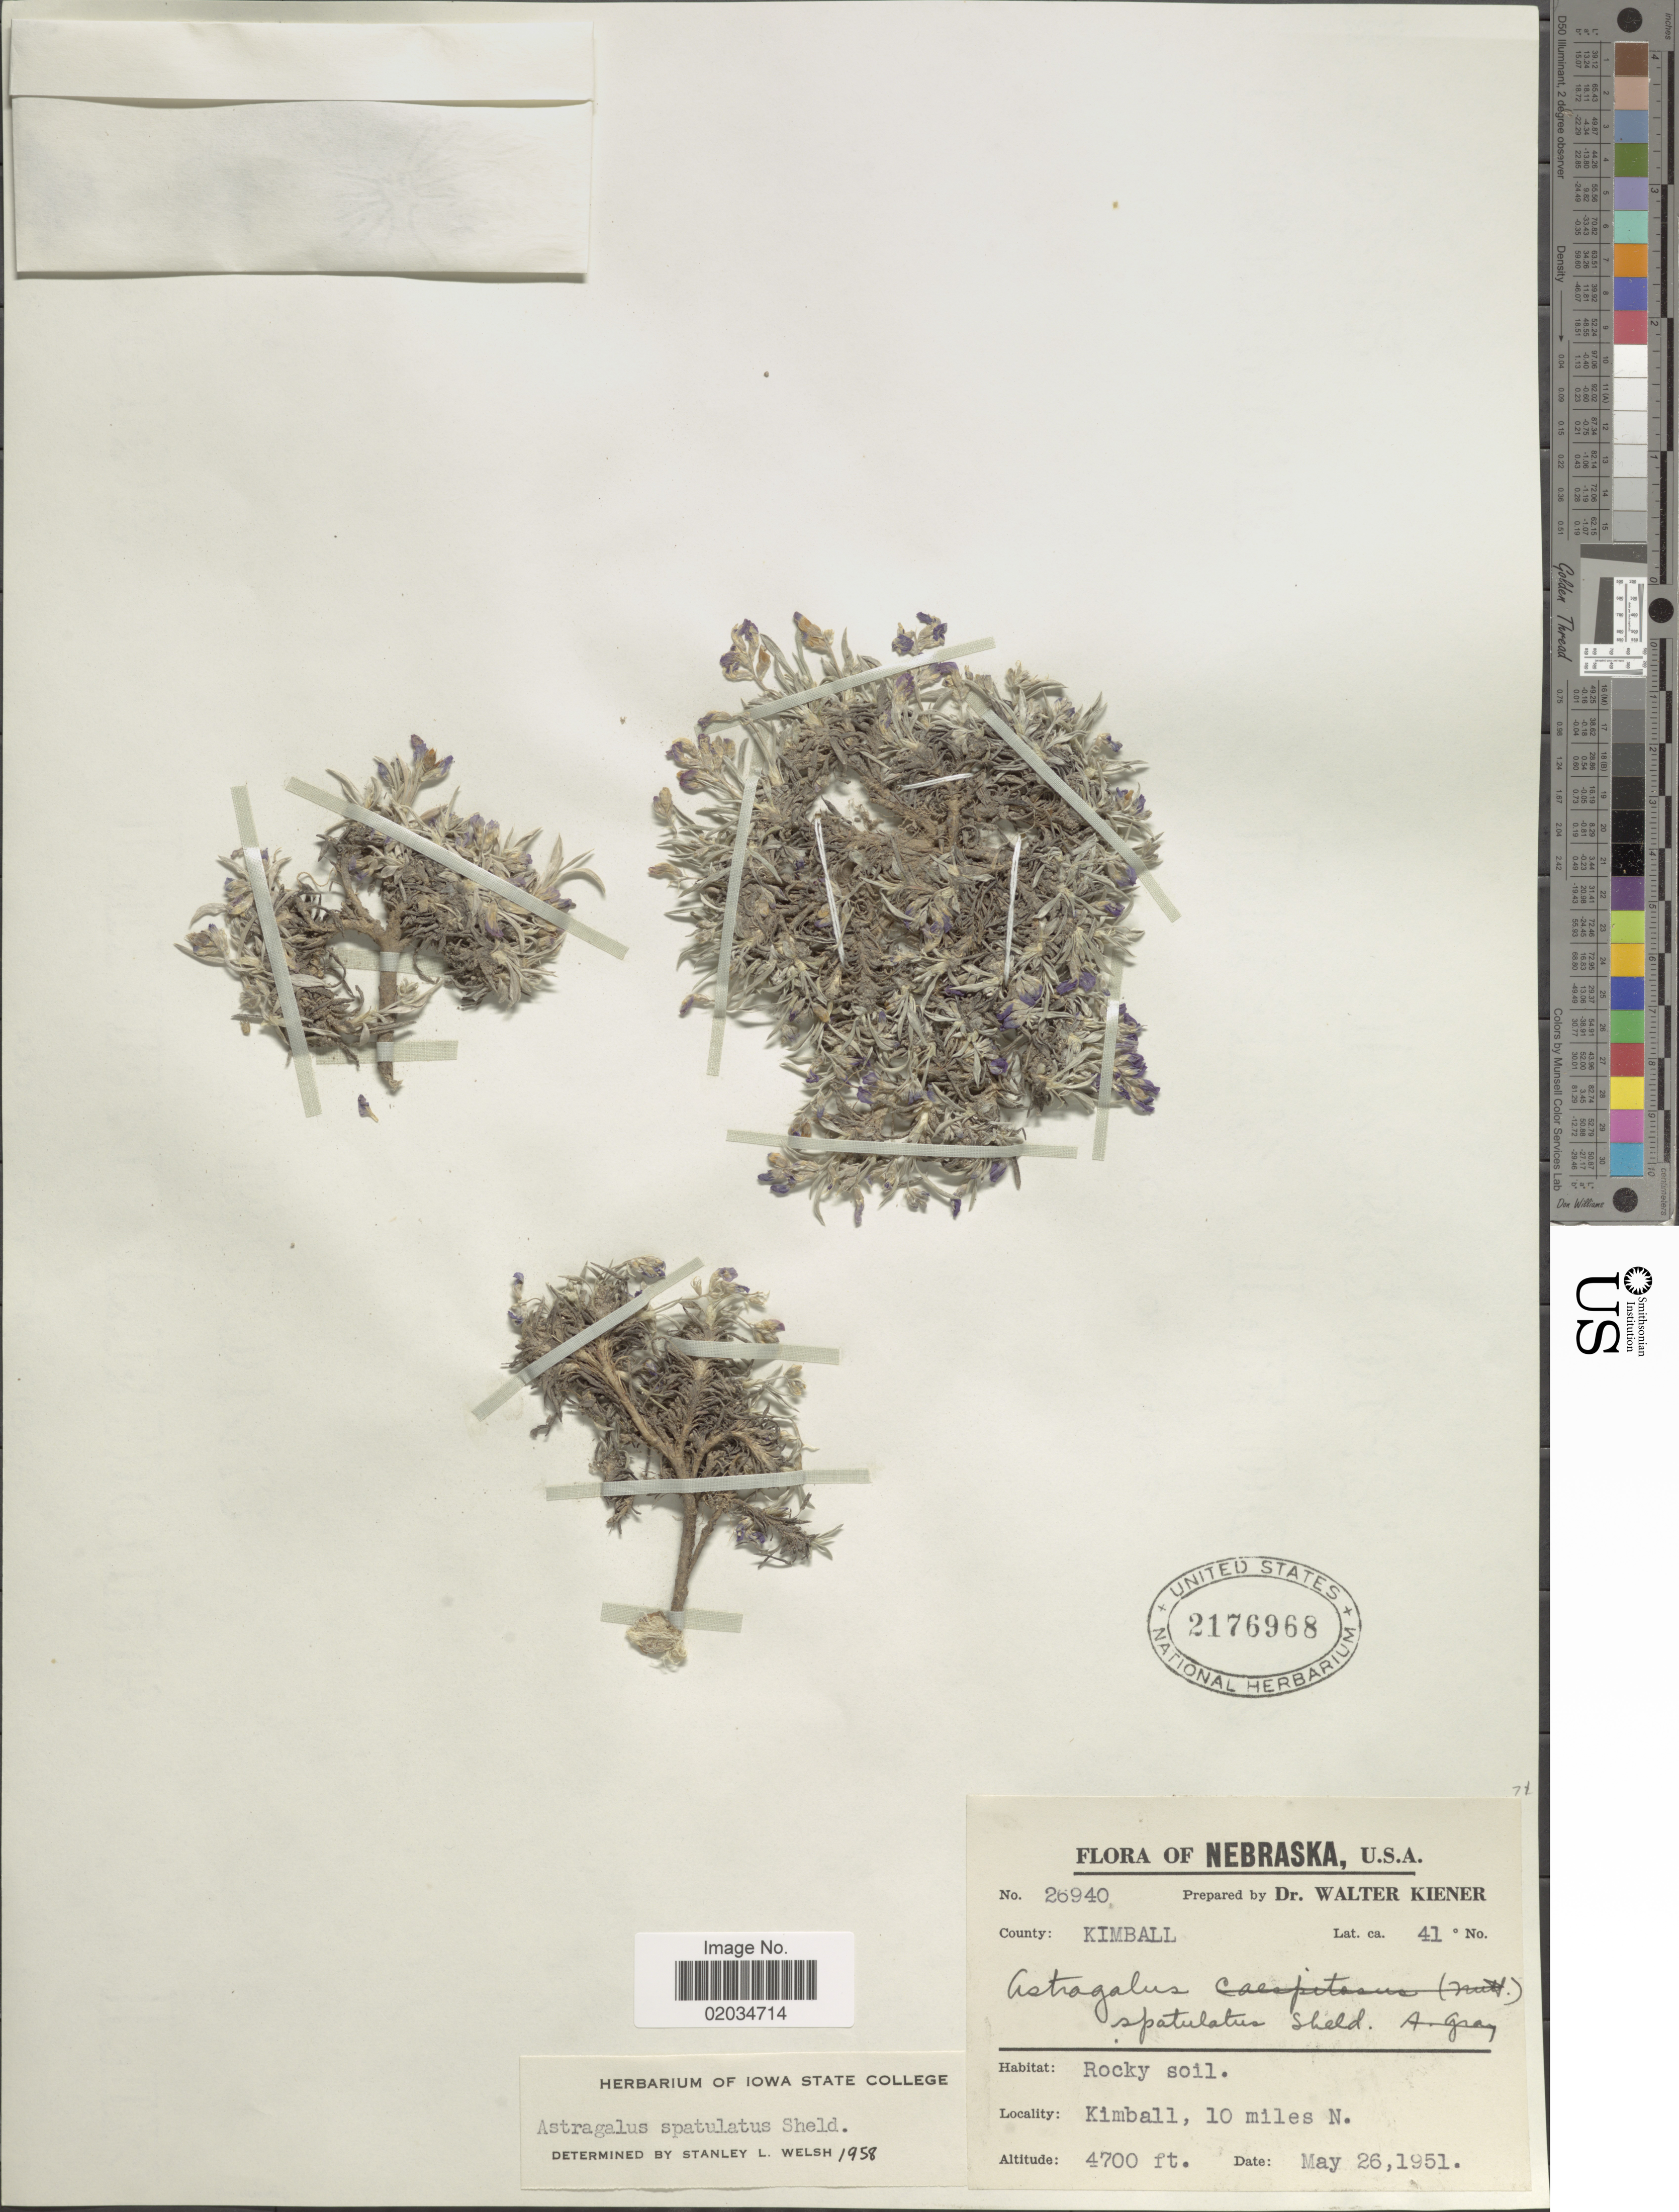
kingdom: Plantae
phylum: Tracheophyta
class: Magnoliopsida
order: Fabales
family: Fabaceae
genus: Astragalus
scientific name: Astragalus sparsiflorus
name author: A. Gray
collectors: W. Kiener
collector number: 26940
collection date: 1951-05-26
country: United States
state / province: Nebraska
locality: County: Kimball. Kimball, 10 miles N.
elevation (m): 1433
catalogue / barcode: US 2176968